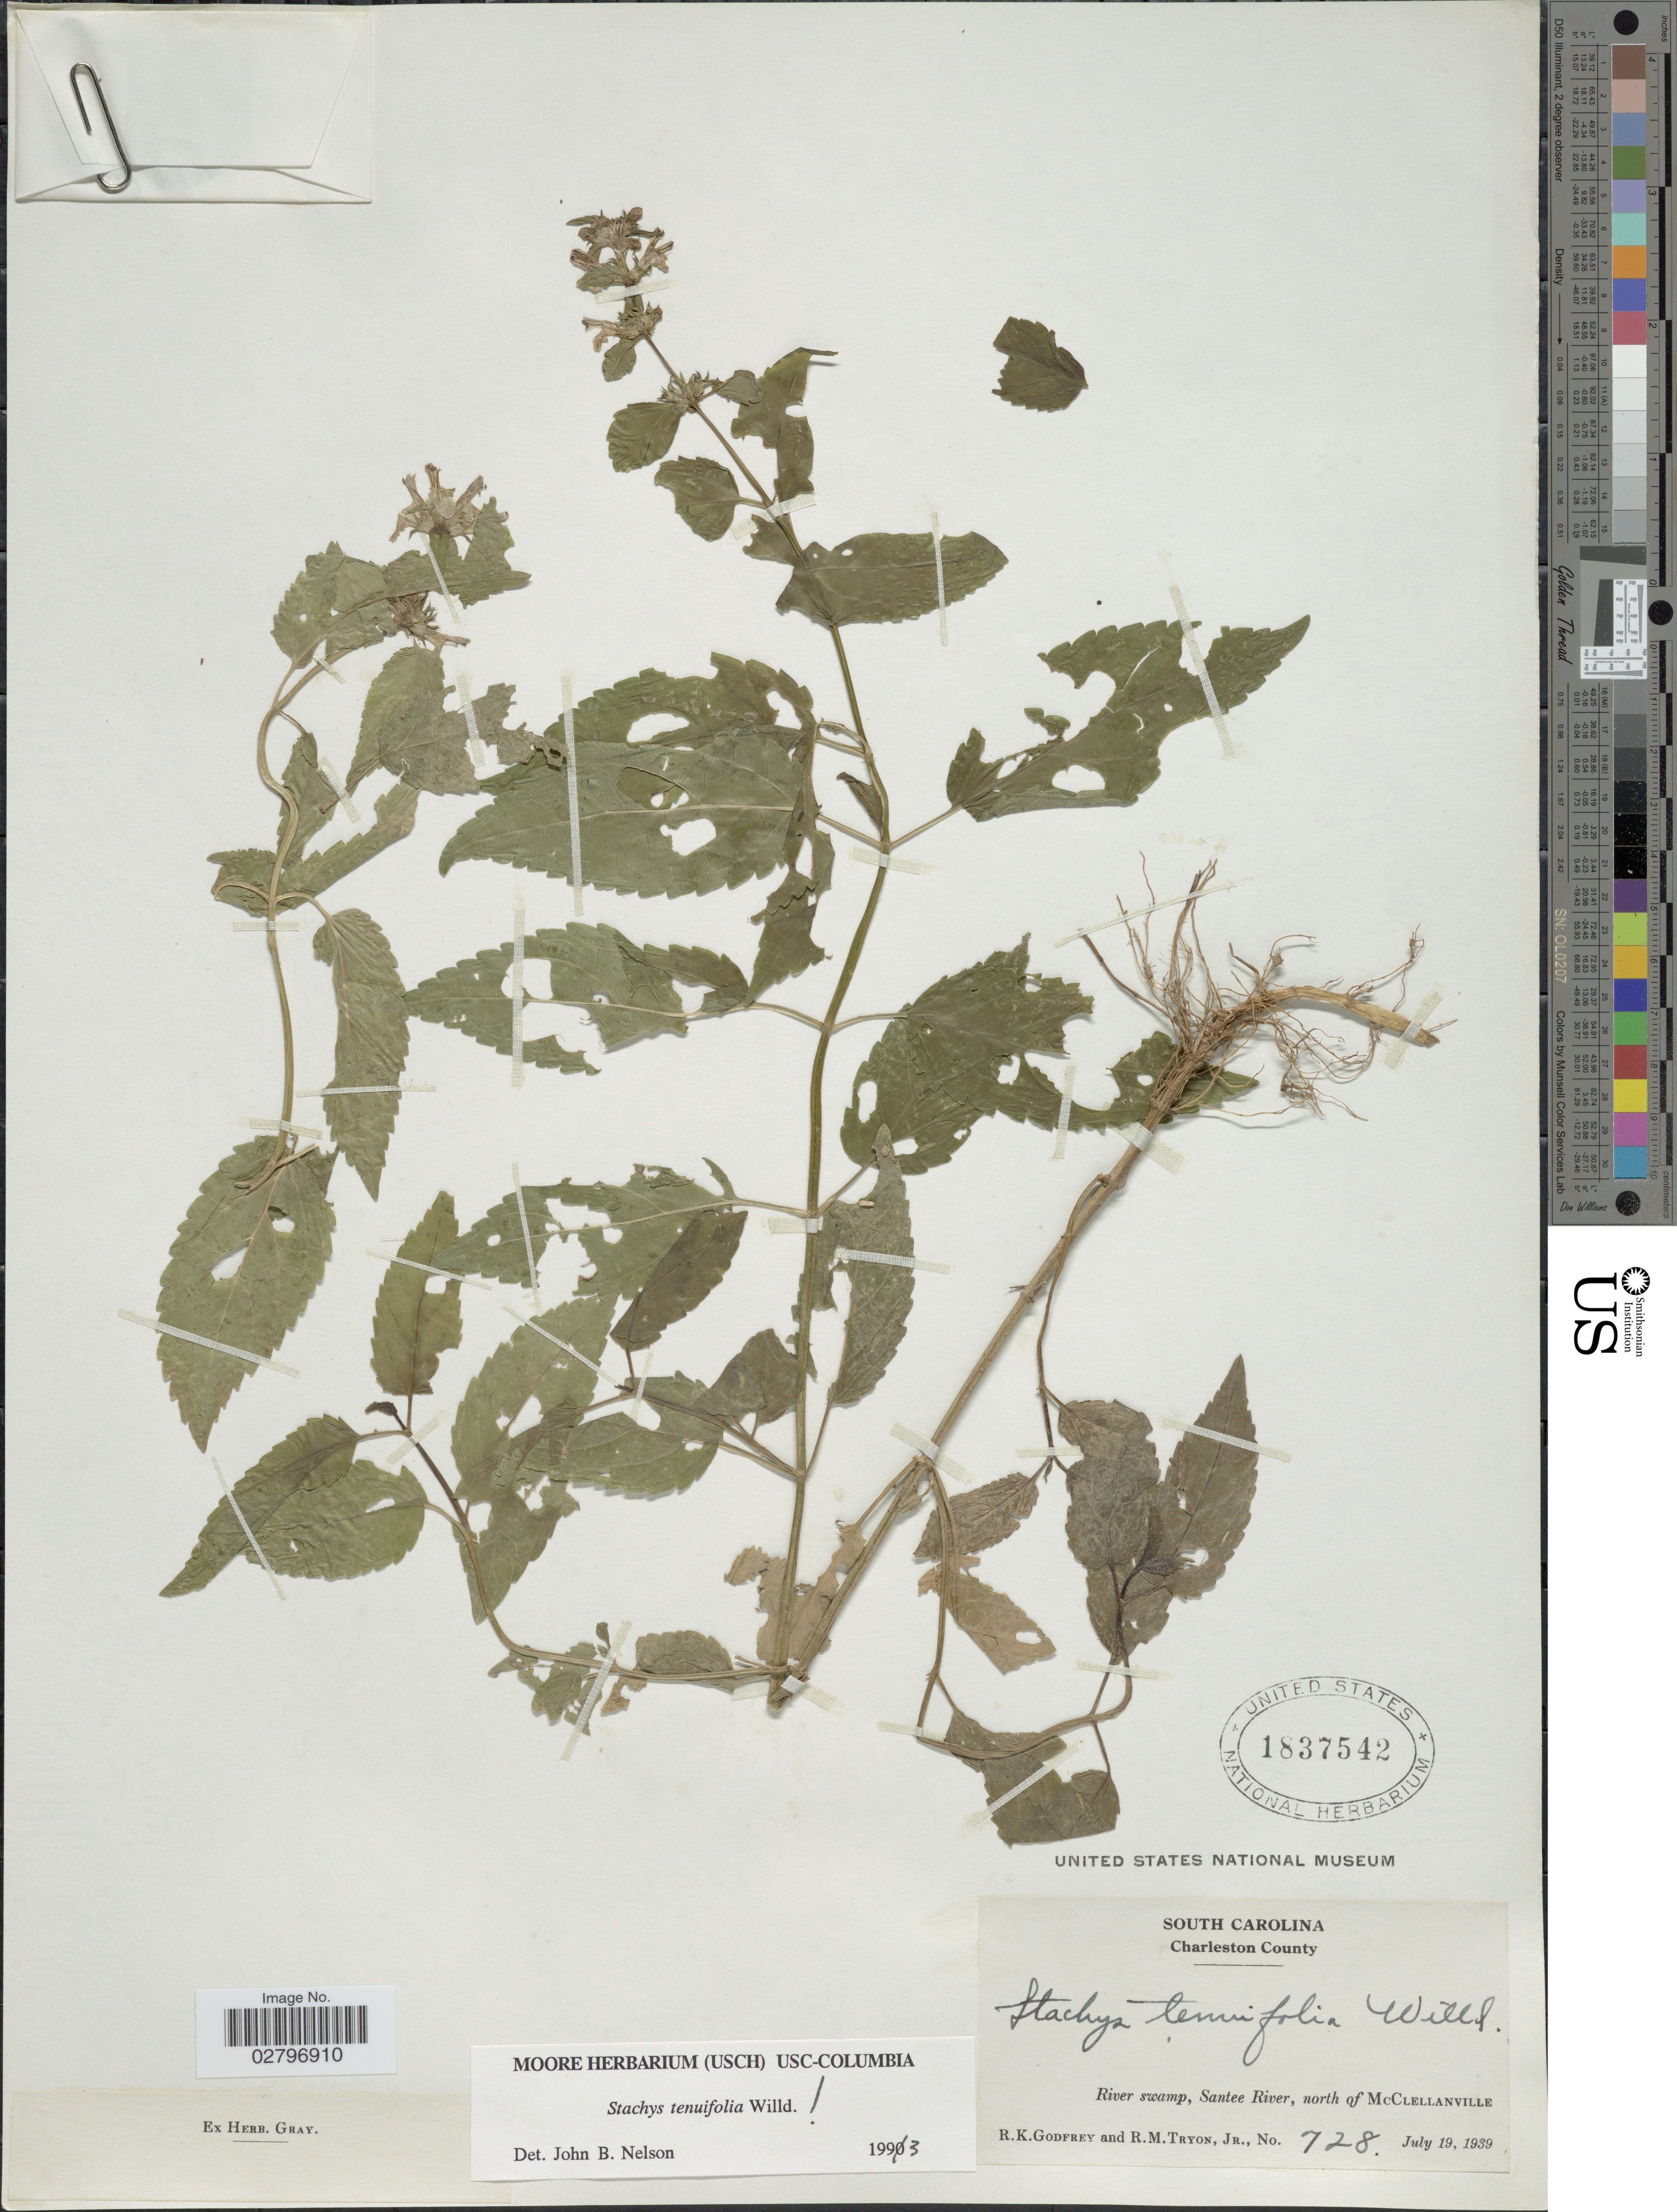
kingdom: Plantae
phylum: Tracheophyta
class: Magnoliopsida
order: Lamiales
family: Lamiaceae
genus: Stachys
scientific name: Stachys tenuifolia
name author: Willd.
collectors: R. K. Godfrey & R. M. Tryon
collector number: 728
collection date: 1939-07-19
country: United States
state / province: South Carolina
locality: Charleston County, River swamp, Santee River, north of McClellanville.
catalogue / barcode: US 1837542